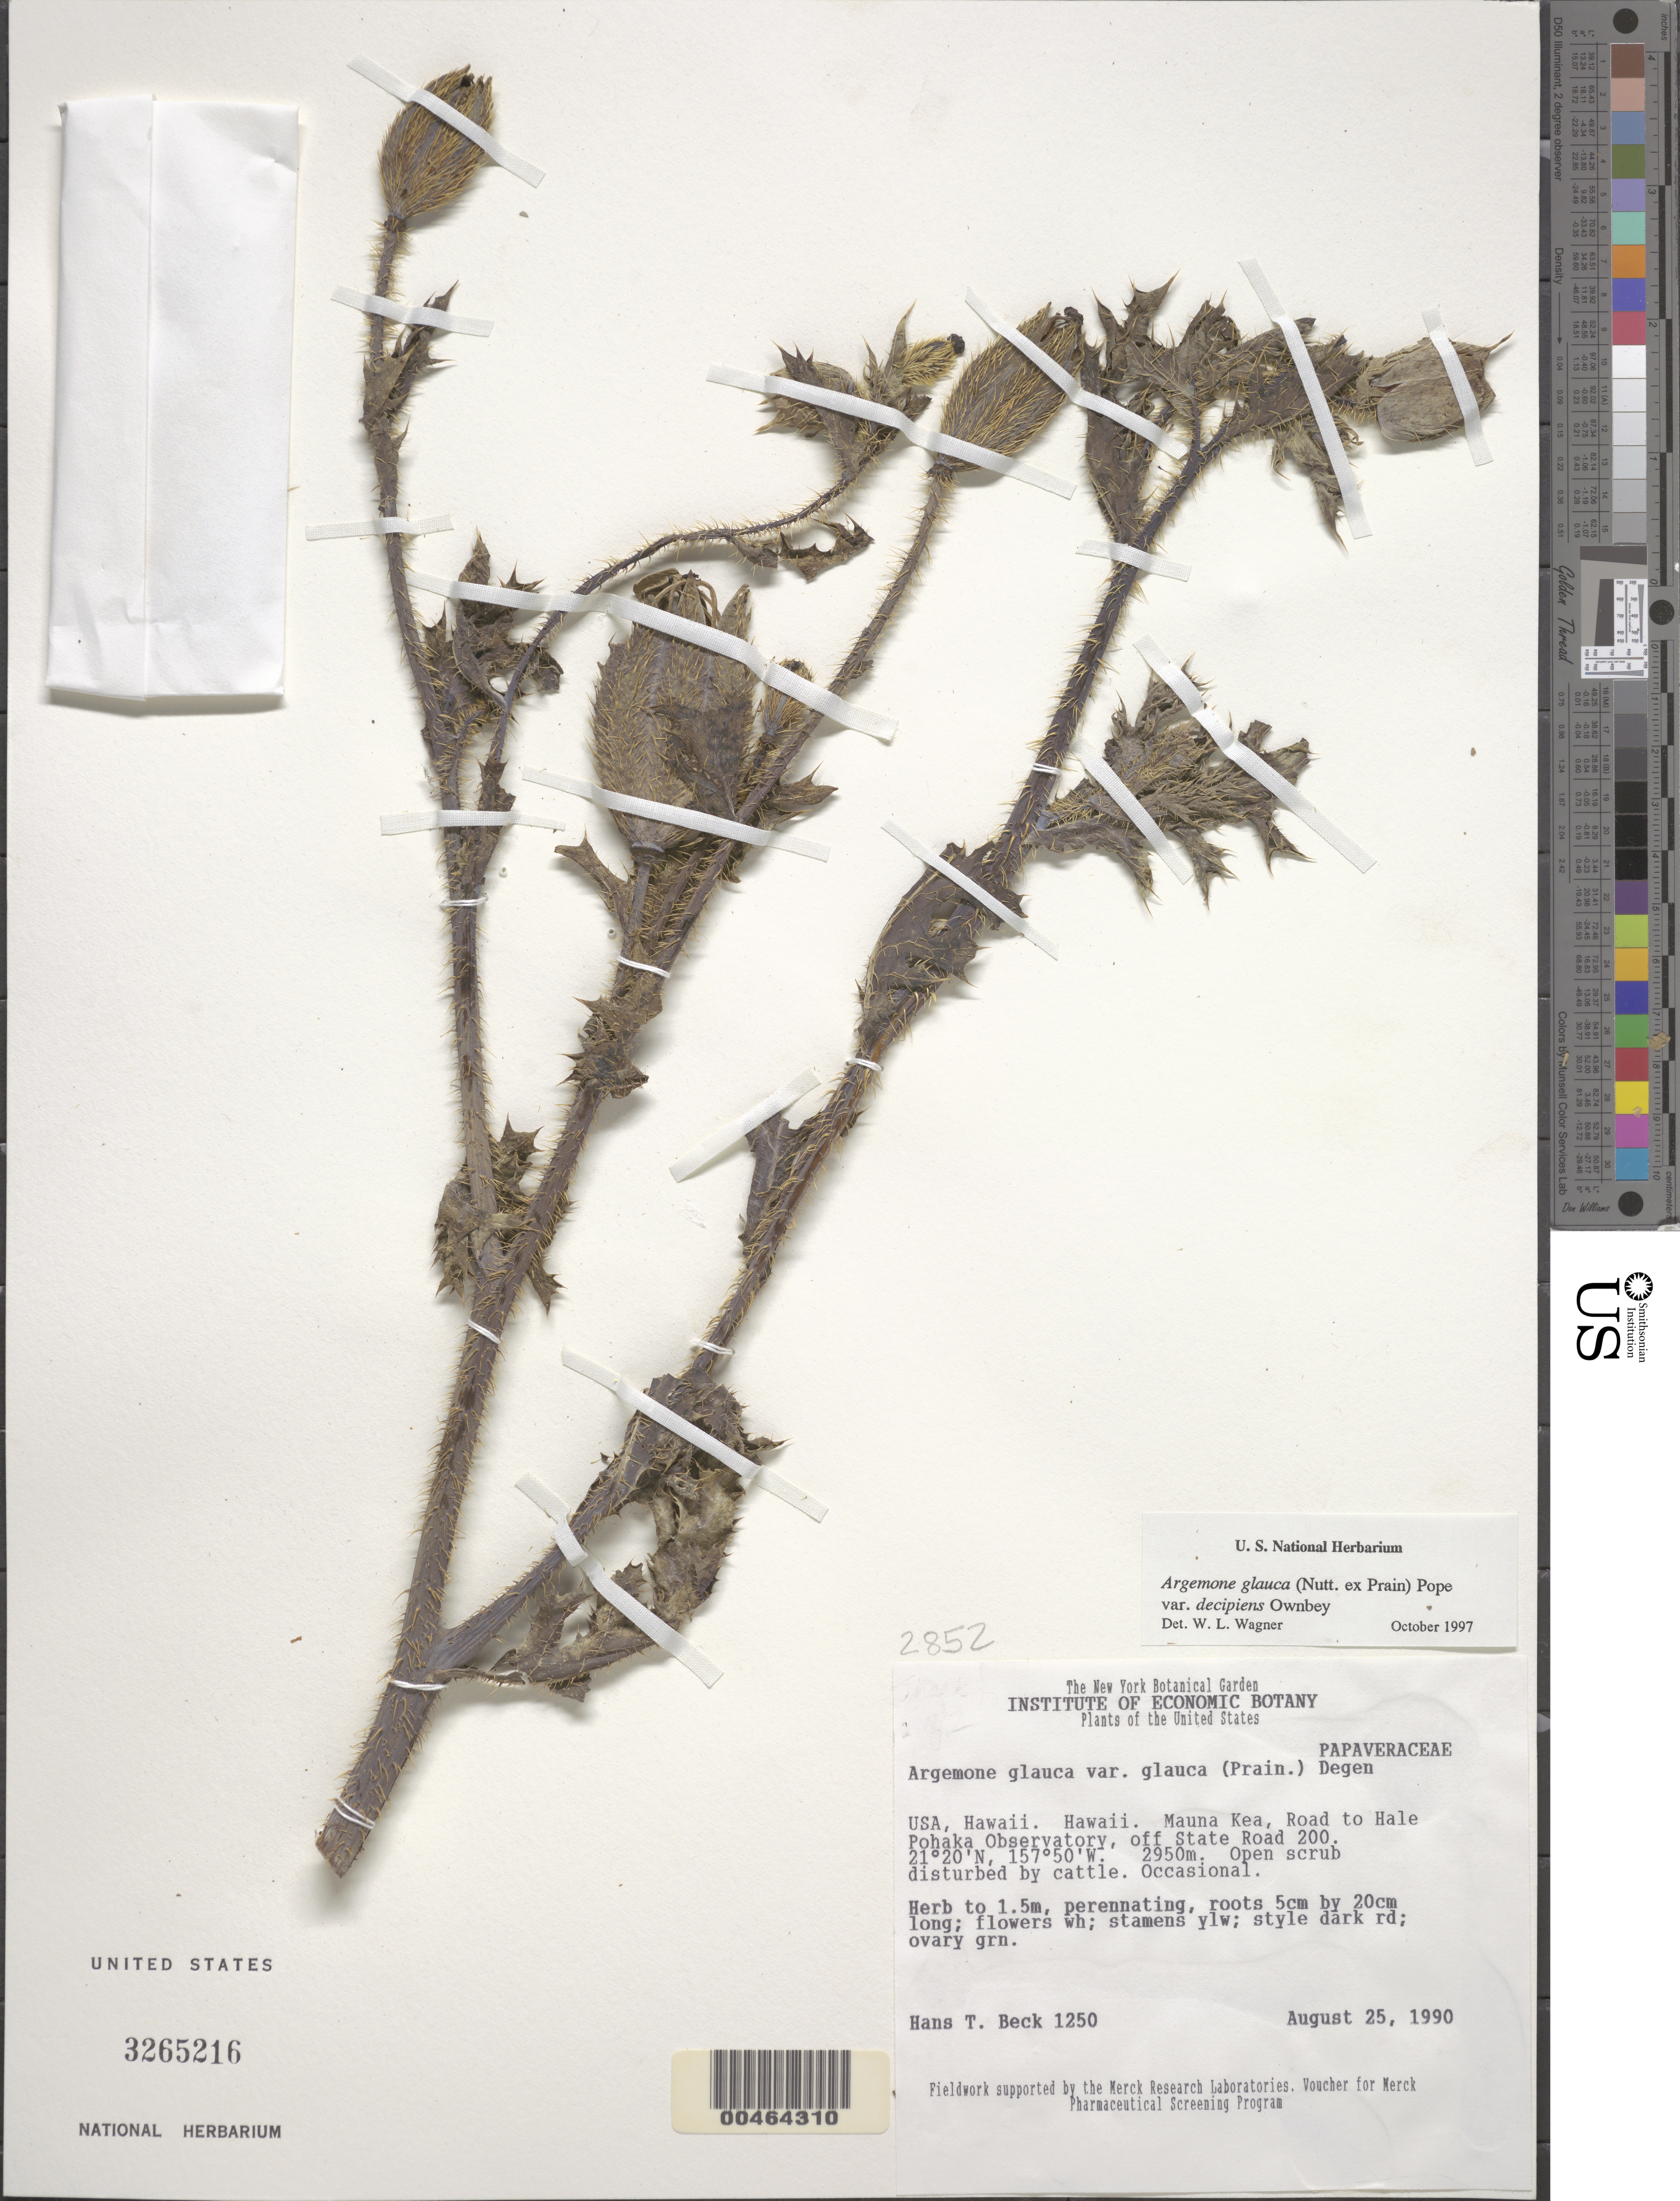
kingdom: Plantae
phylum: Tracheophyta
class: Magnoliopsida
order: Ranunculales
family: Papaveraceae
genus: Argemone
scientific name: Argemone glauca var. decipiens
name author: G.B. Ownbey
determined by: Wagner, W. L., (BOT), Smithsonian Institution - National Museum of Natural History (UNITED STATES)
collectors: H. T. Beck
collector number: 1250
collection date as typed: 25 Aug 1990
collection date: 1990-08-25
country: United States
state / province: Hawaii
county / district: Hawaii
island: Hawaii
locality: Mauna Kea, Road to Hale Pohaka Observatory, off State Road 200.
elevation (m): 2950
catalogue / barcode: US 3265216